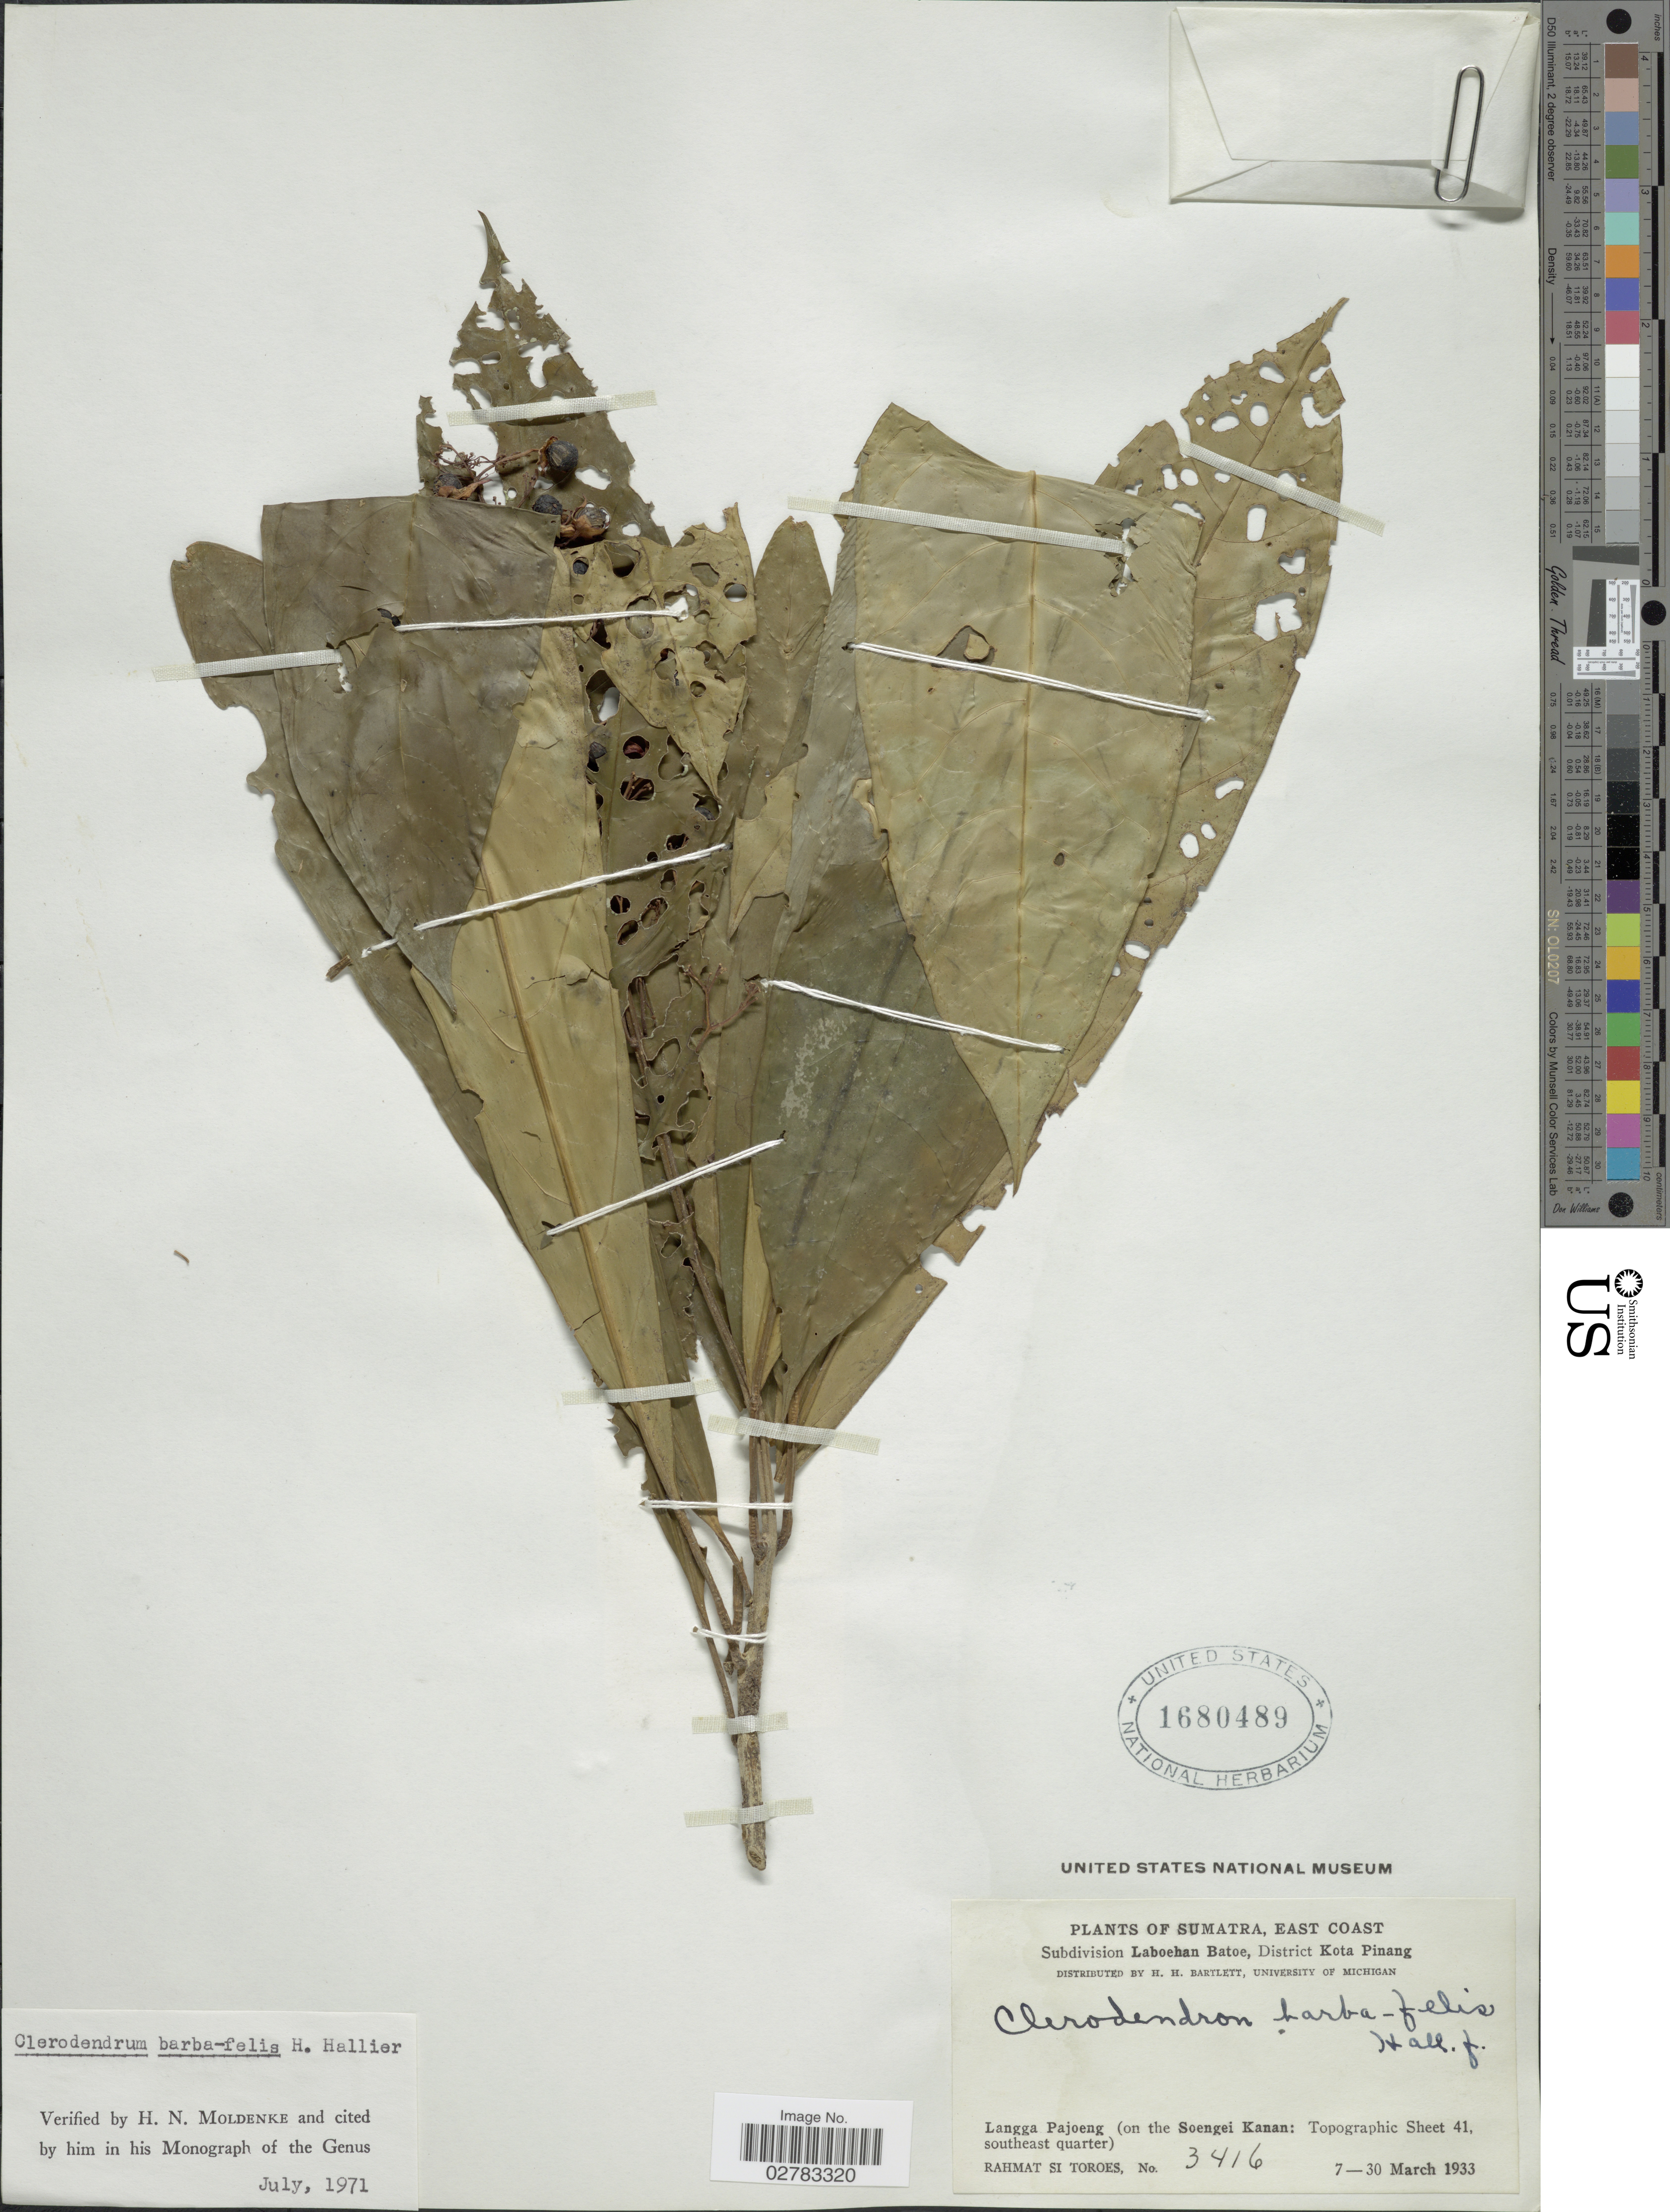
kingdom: Plantae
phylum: Tracheophyta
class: Magnoliopsida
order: Lamiales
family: Lamiaceae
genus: Clerodendrum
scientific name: Clerodendrum barba-felis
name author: Hallier f.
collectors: Rahmat Si Boeea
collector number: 3416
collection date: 1933-03-07/1933-03-30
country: Indonesia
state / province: Sumatra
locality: East Coast, Subdivision Laboehan Batoe, District Kota Pinang, Langga Pajoeng (on the Soengei Kanan: Topographic Sheet 41, southeast quarter).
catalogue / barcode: US 1680489